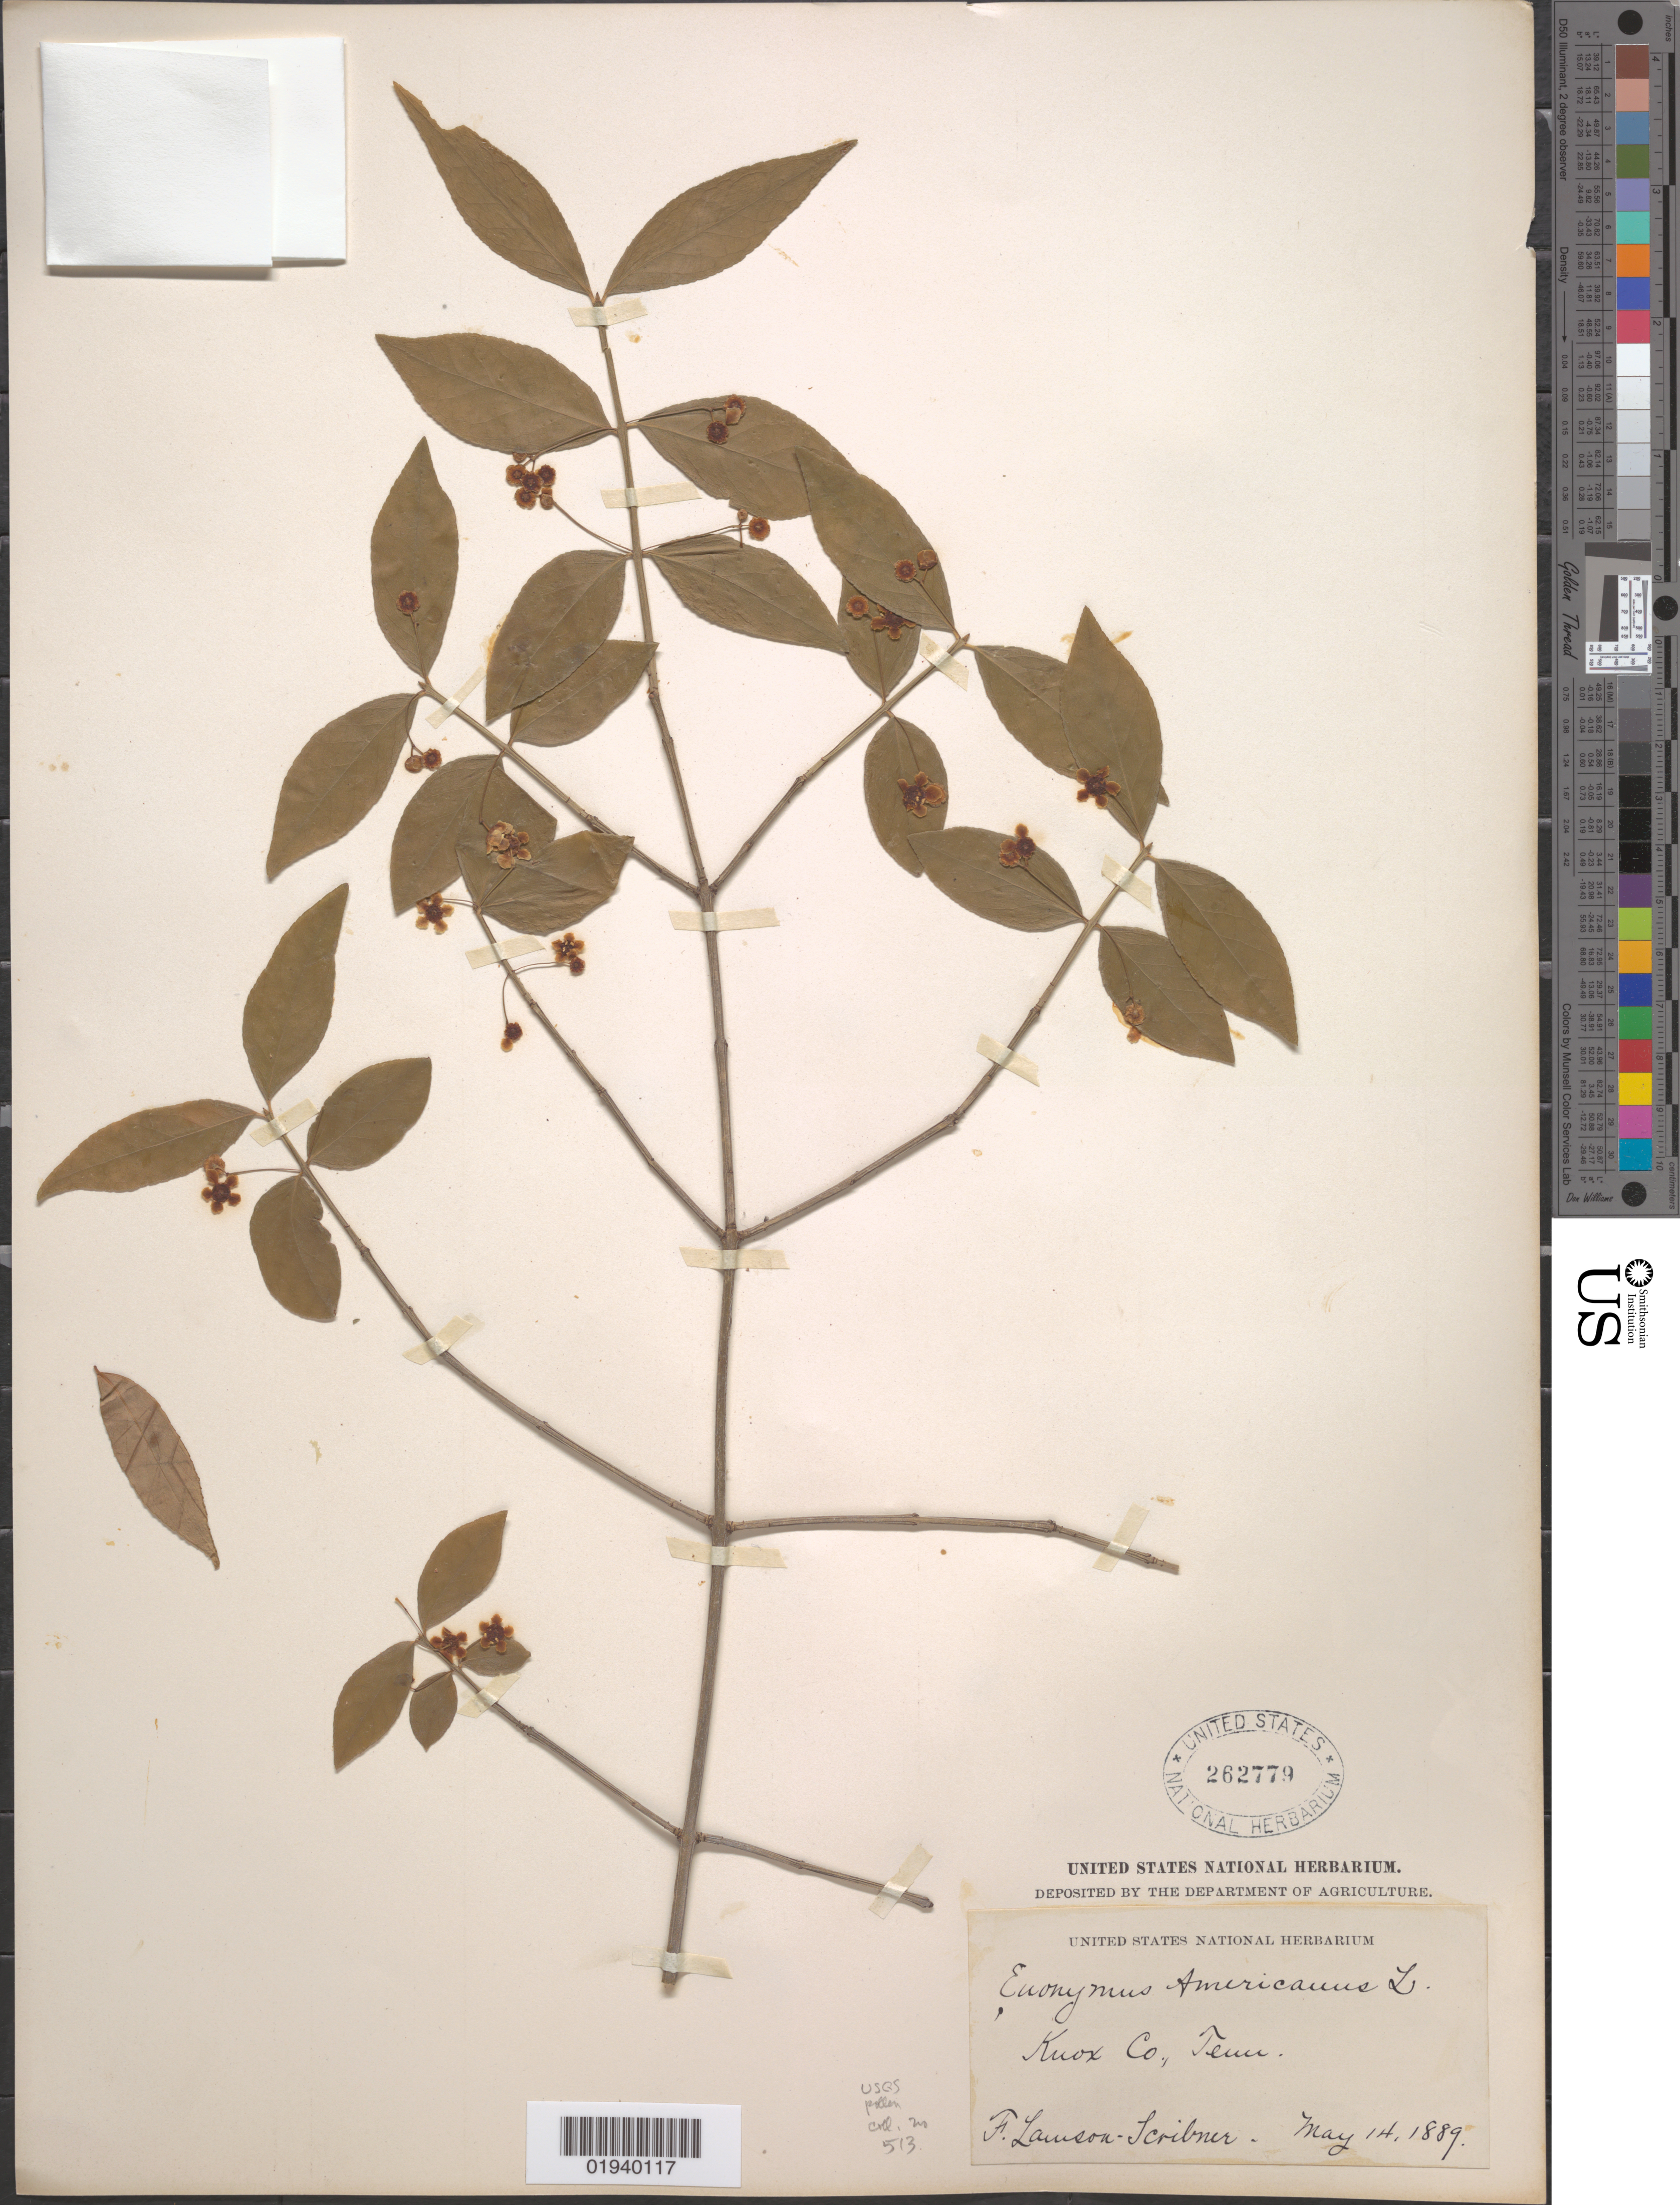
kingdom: Plantae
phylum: Tracheophyta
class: Magnoliopsida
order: Celastrales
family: Celastraceae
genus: Euonymus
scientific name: Euonymus americanus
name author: L.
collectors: F. Lamson-Scribner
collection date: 1889-05-14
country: United States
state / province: Tennessee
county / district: Knox County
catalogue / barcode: US 262779